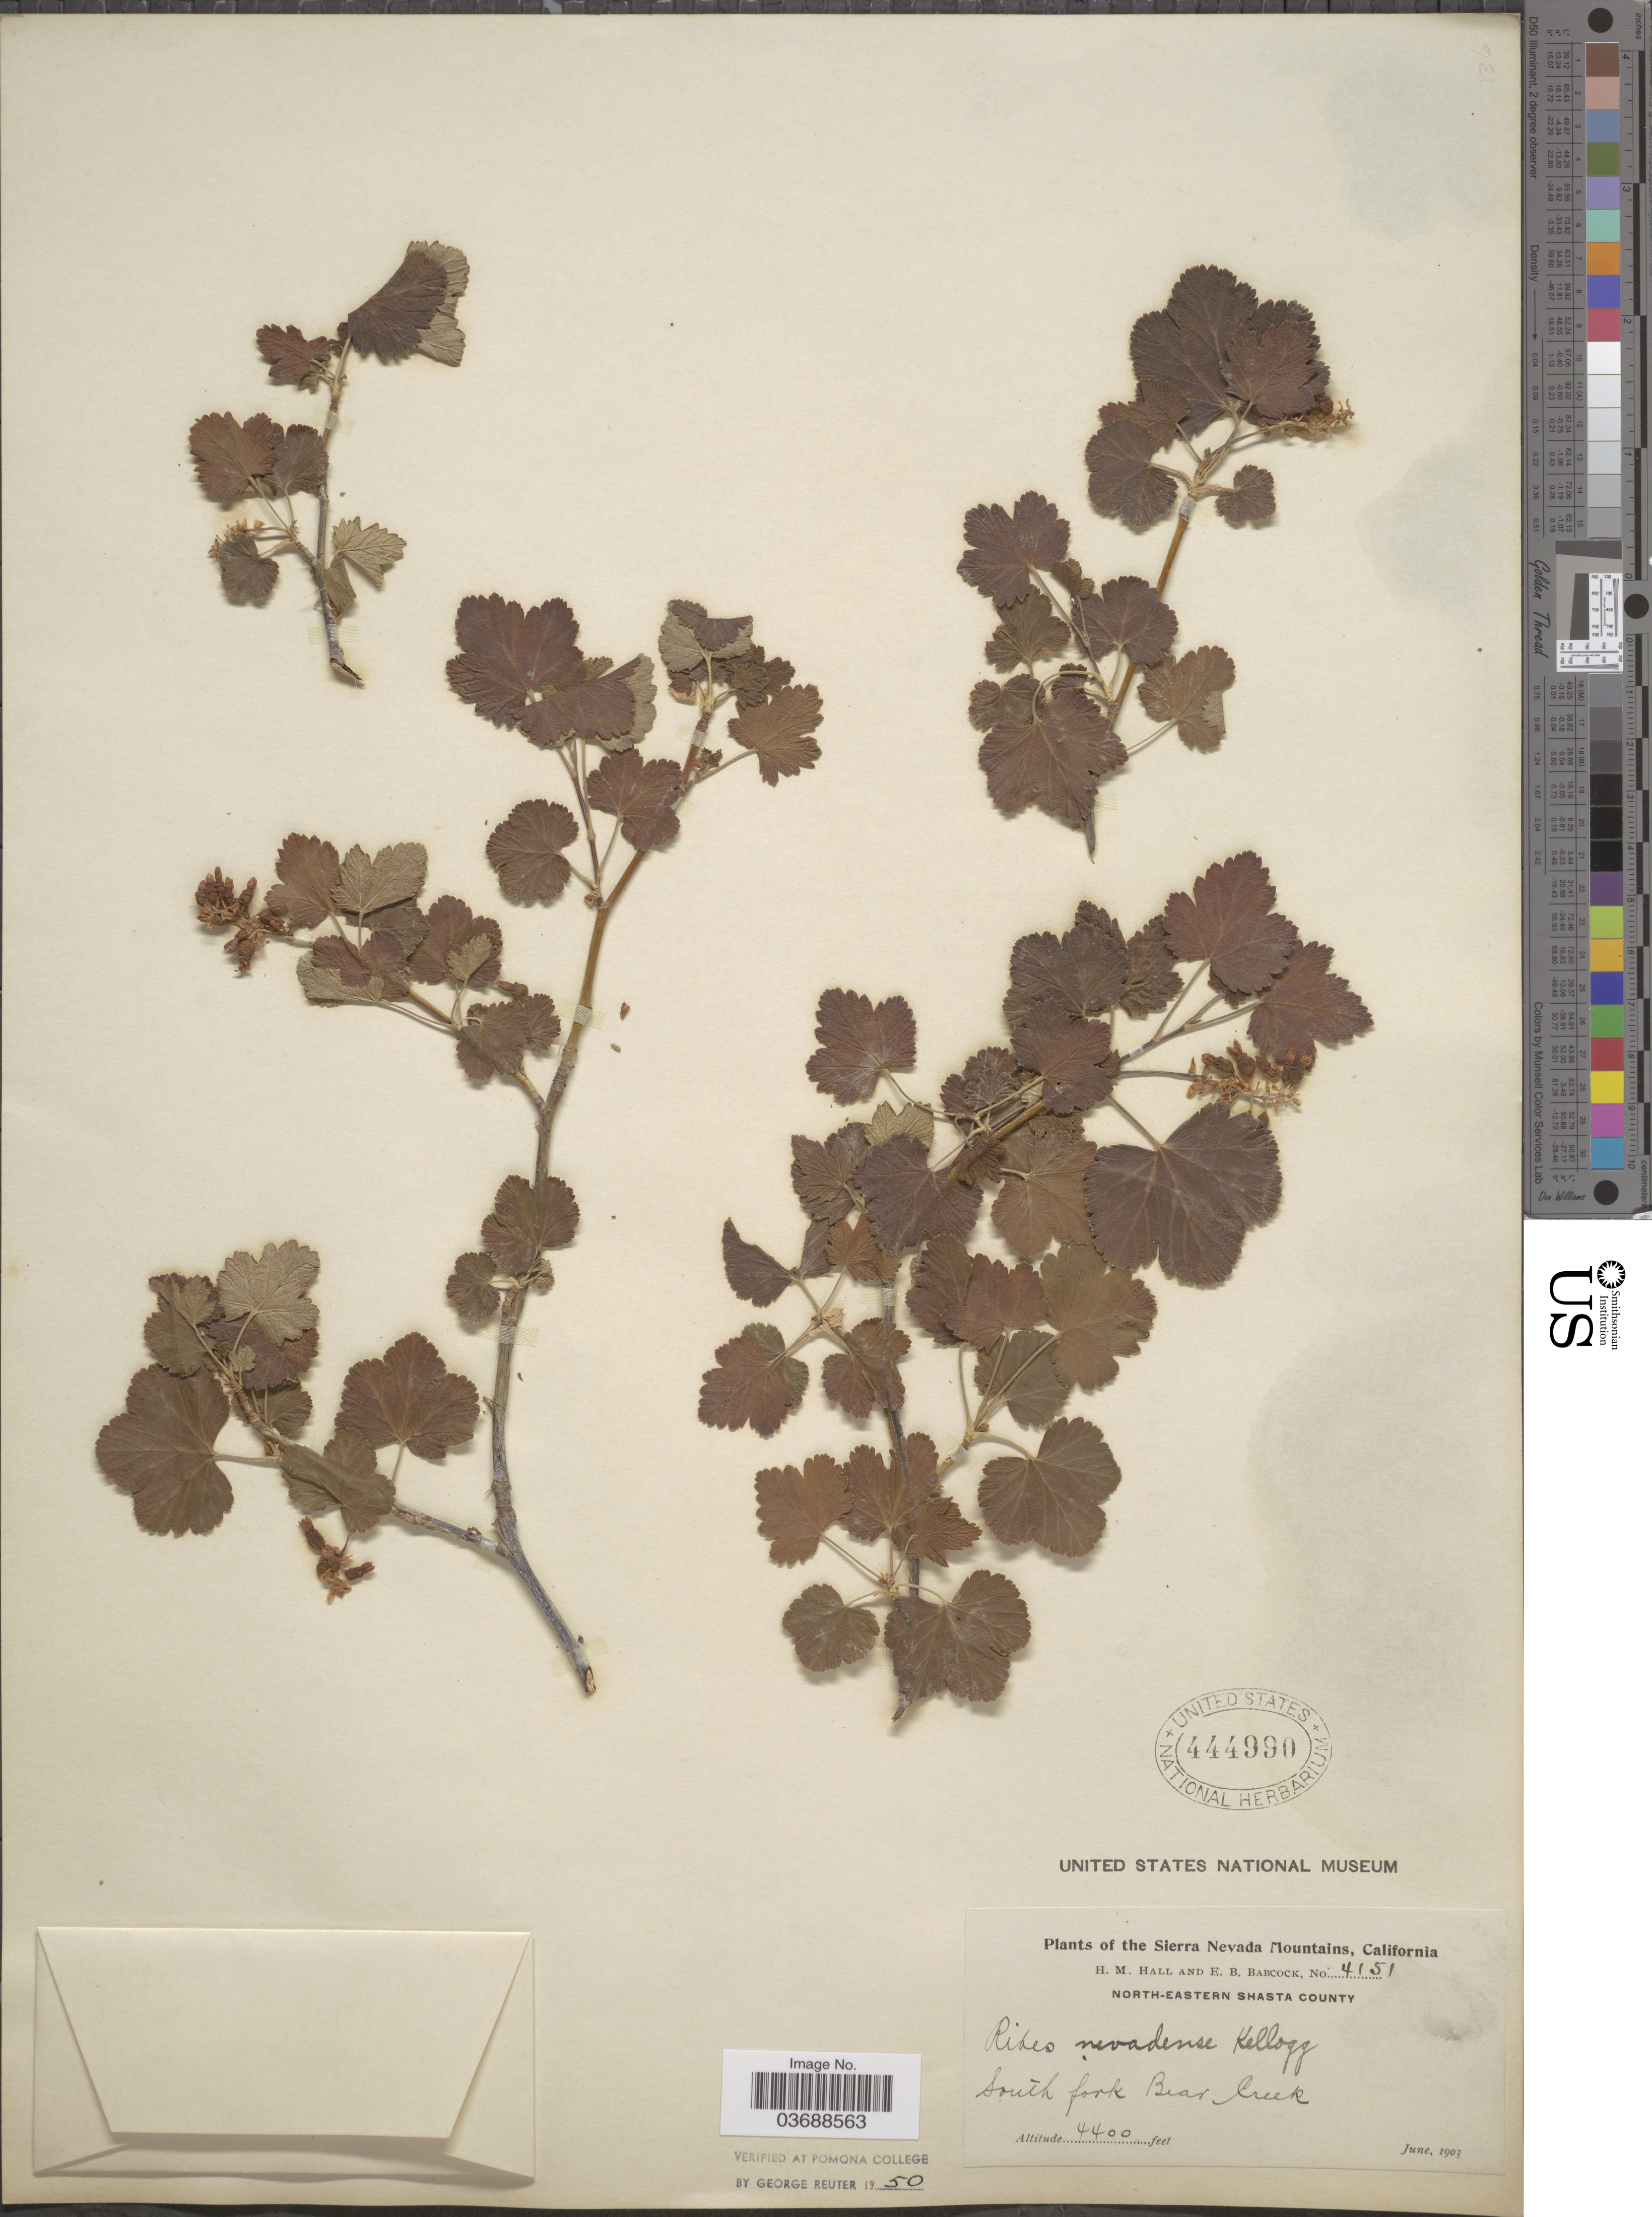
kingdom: Plantae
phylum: Tracheophyta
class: Magnoliopsida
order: Saxifragales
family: Grossulariaceae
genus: Ribes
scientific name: Ribes nevadense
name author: Kellogg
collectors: H. M. Hall & E. B. Babcock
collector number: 4151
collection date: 1903-06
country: United States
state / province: California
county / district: Shasta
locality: The Sierra Nevada Mountains. North-Eastern Shasta County. South fork Bear Creek.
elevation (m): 1341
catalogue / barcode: US 444990